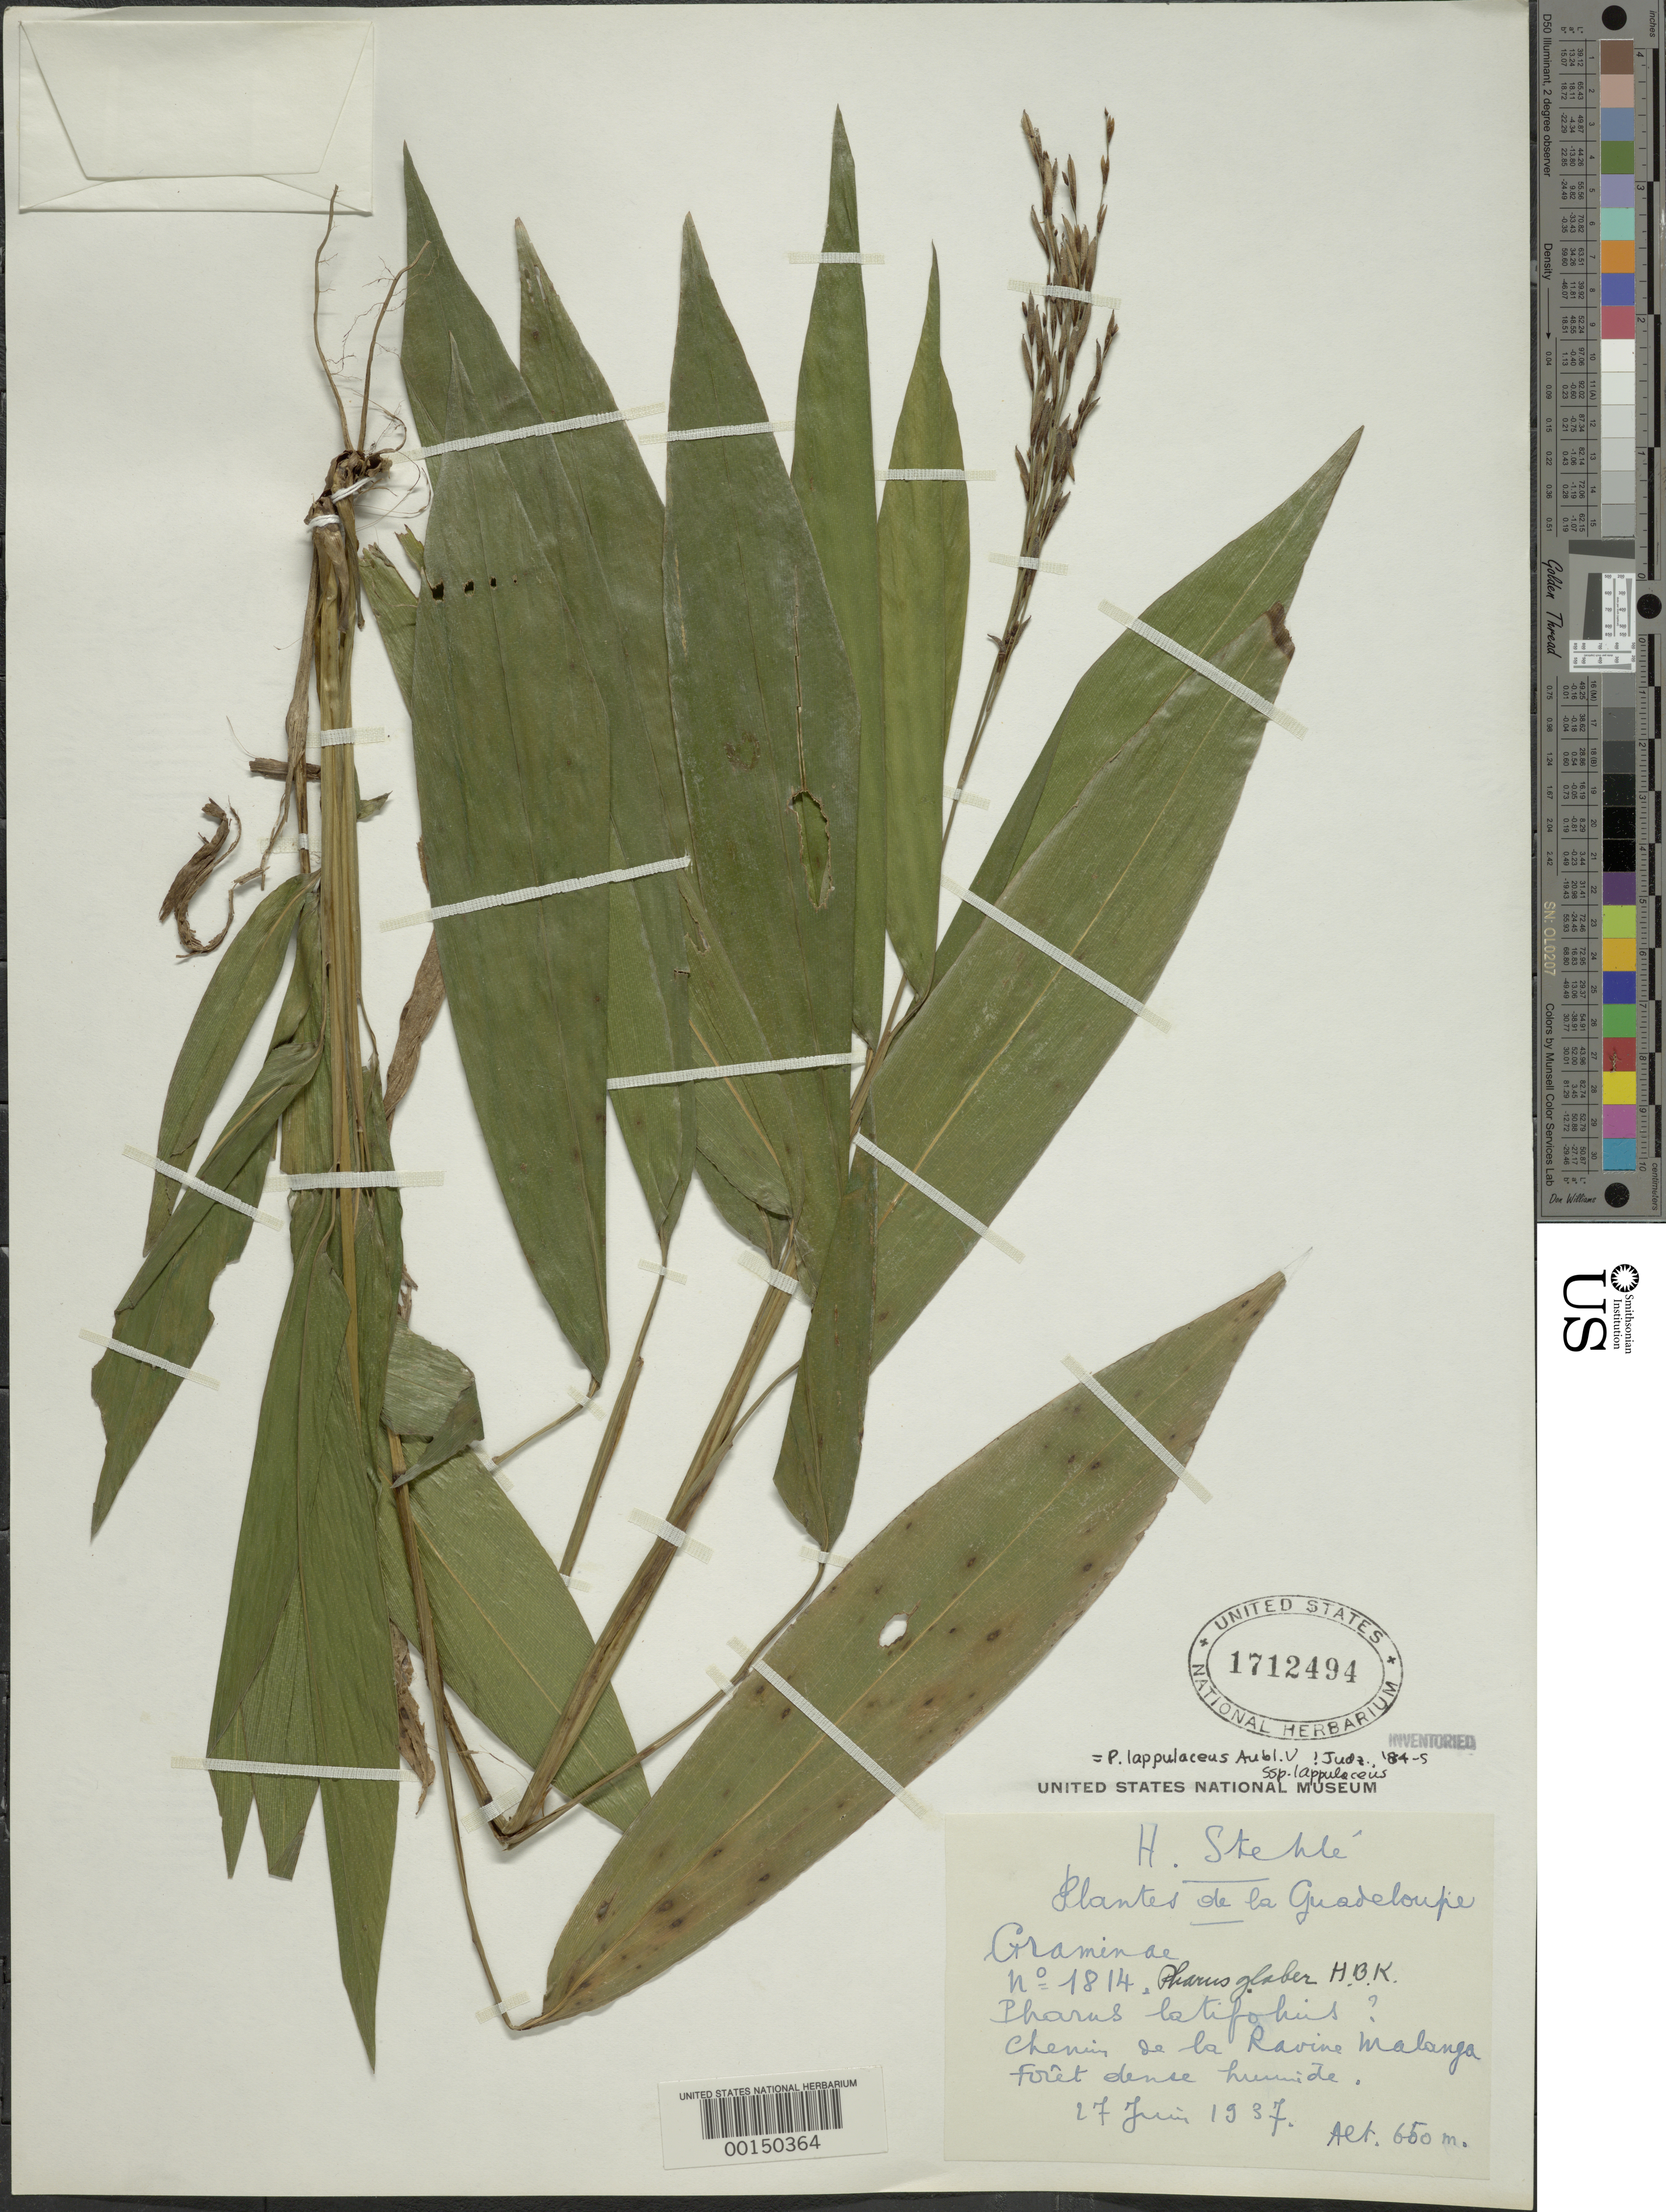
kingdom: Plantae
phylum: Tracheophyta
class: Liliopsida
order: Poales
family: Poaceae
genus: Pharus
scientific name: Pharus lappulaceus subsp. lappulaceus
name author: Aubl.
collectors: H. Stehlé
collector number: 1814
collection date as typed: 17 Jun 1937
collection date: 1937-06-17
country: Guadeloupe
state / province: Basse-terre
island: Basse Terre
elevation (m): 650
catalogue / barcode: US 1712494